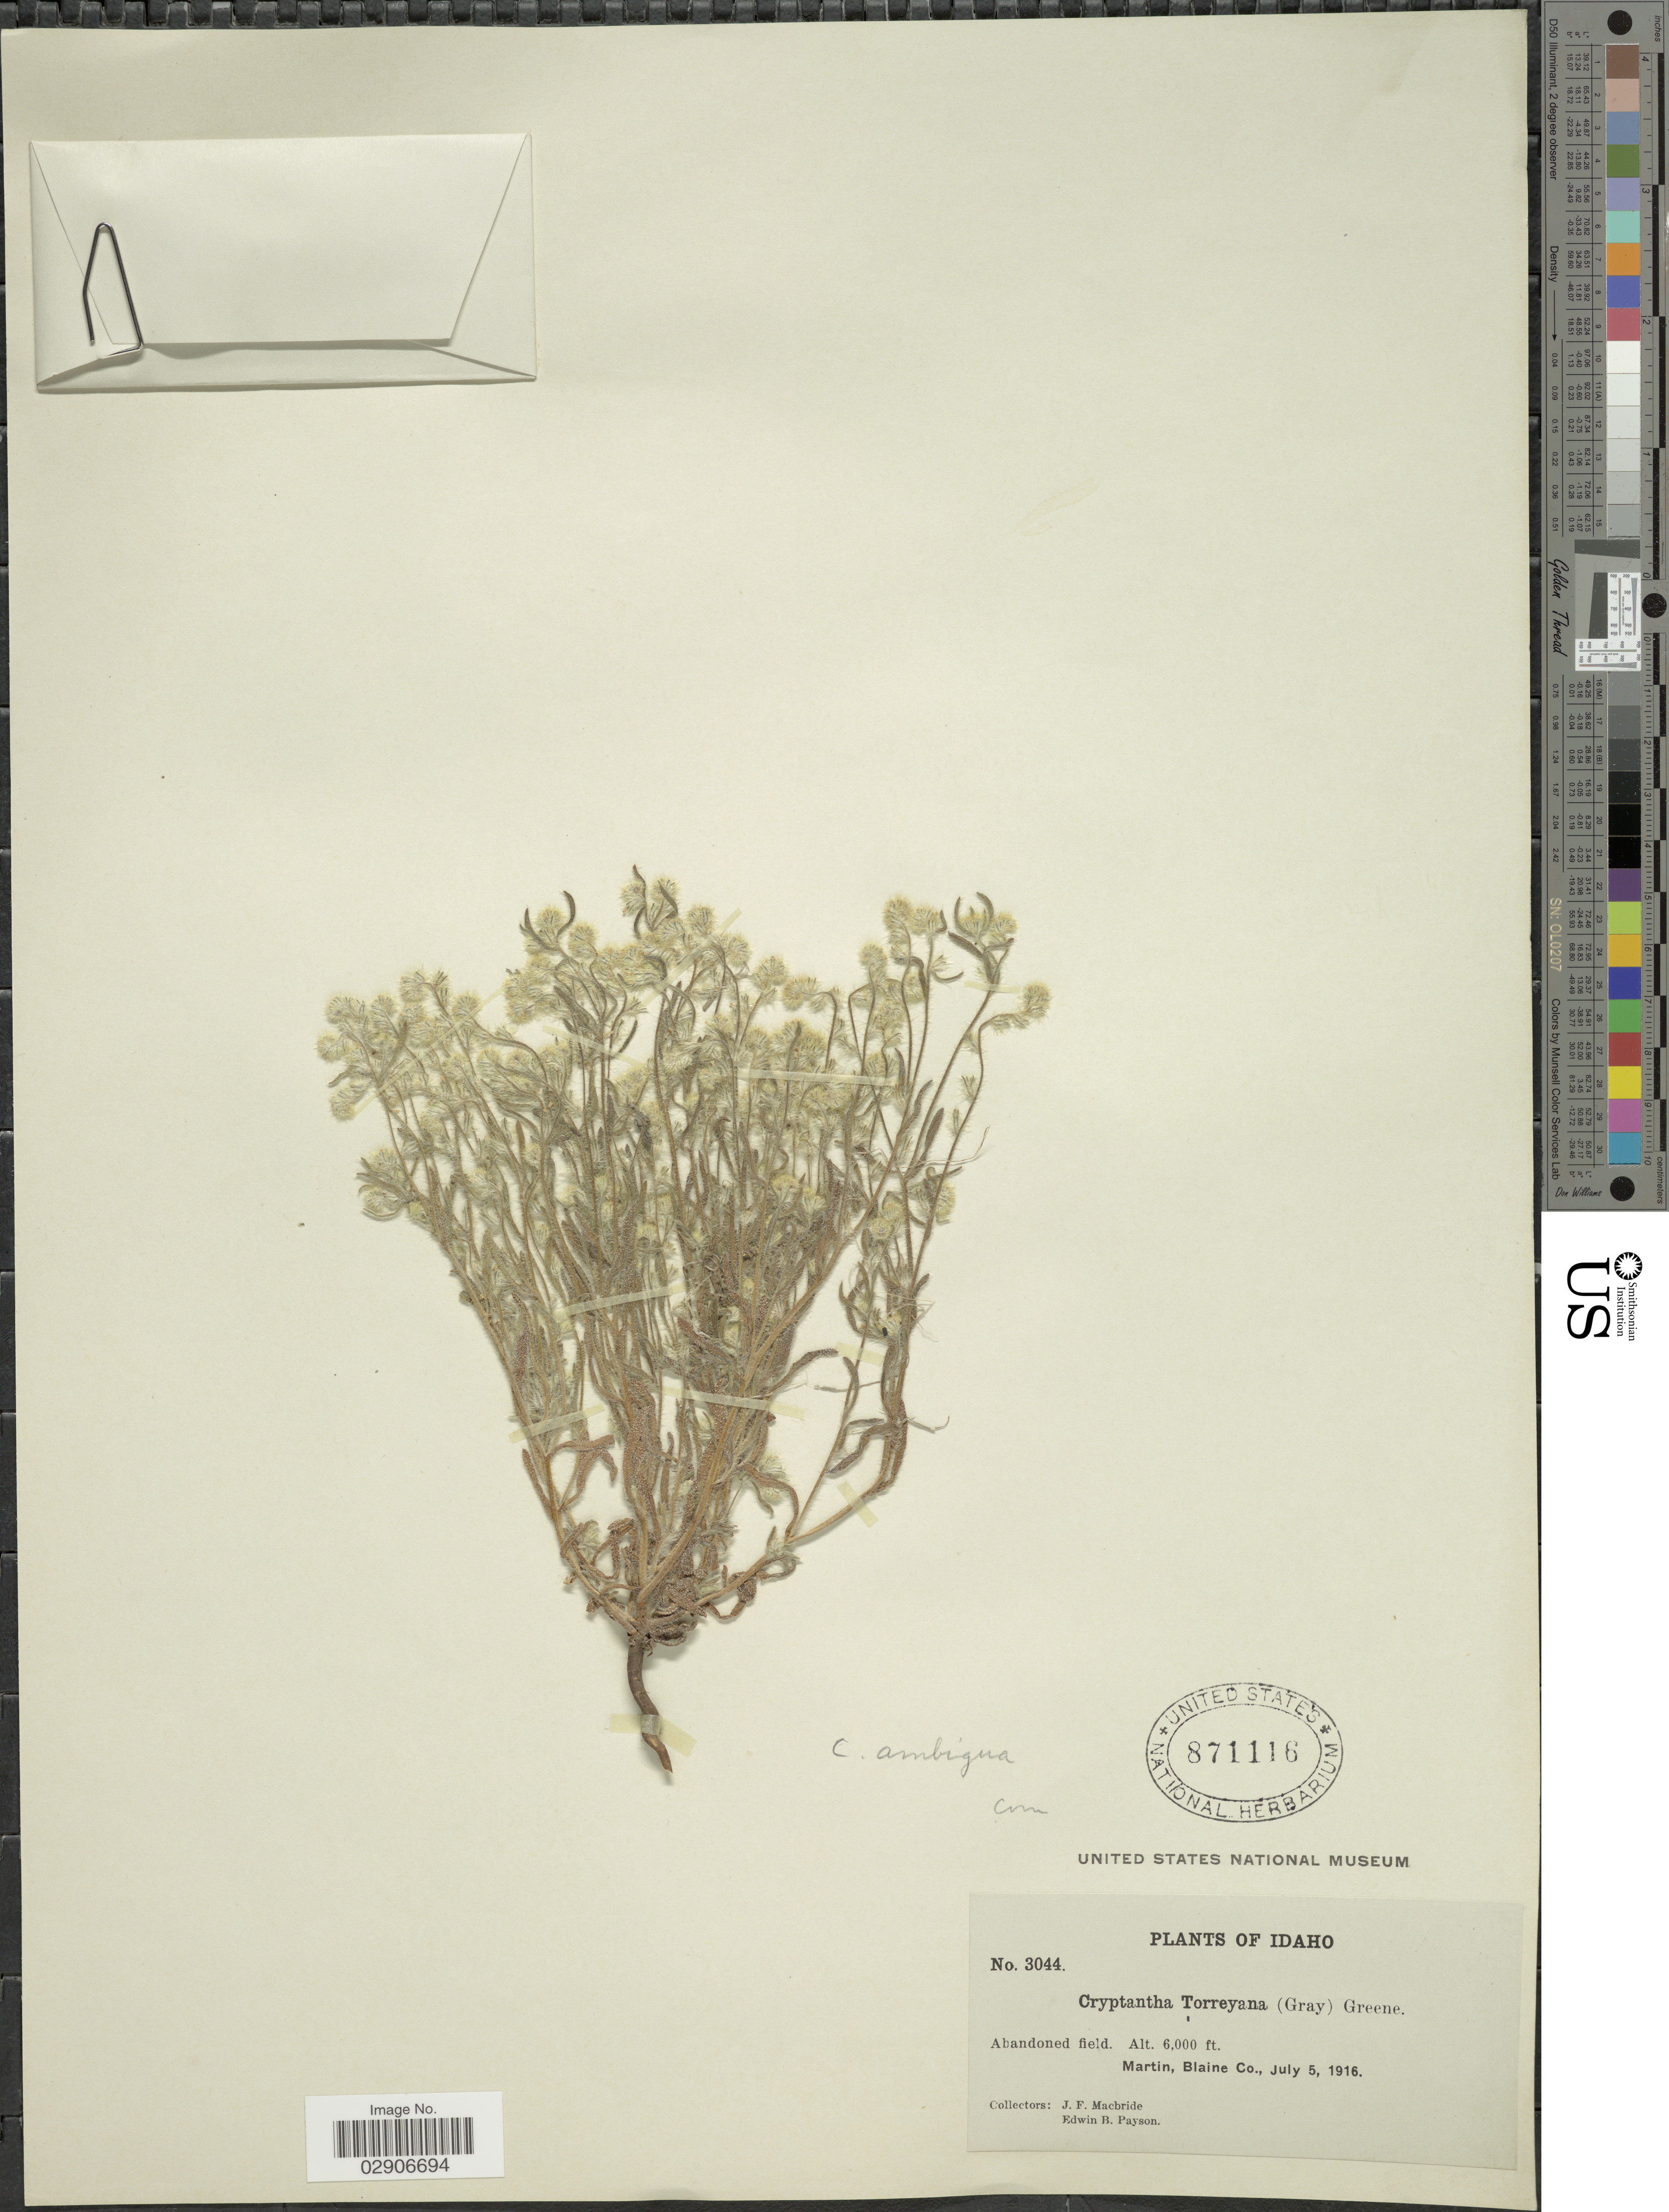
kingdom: Plantae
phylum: Tracheophyta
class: Magnoliopsida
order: Boraginales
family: Boraginaceae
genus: Cryptantha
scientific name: Cryptantha ambigua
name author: (A. Gray) Greene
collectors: J. F. Macbride & E. B. Payson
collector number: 3044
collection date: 1916-07-05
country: United States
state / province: Idaho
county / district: Blaine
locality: Abandoned field. Martin, Blaine Co. Idaho.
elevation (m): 1829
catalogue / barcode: US 871116